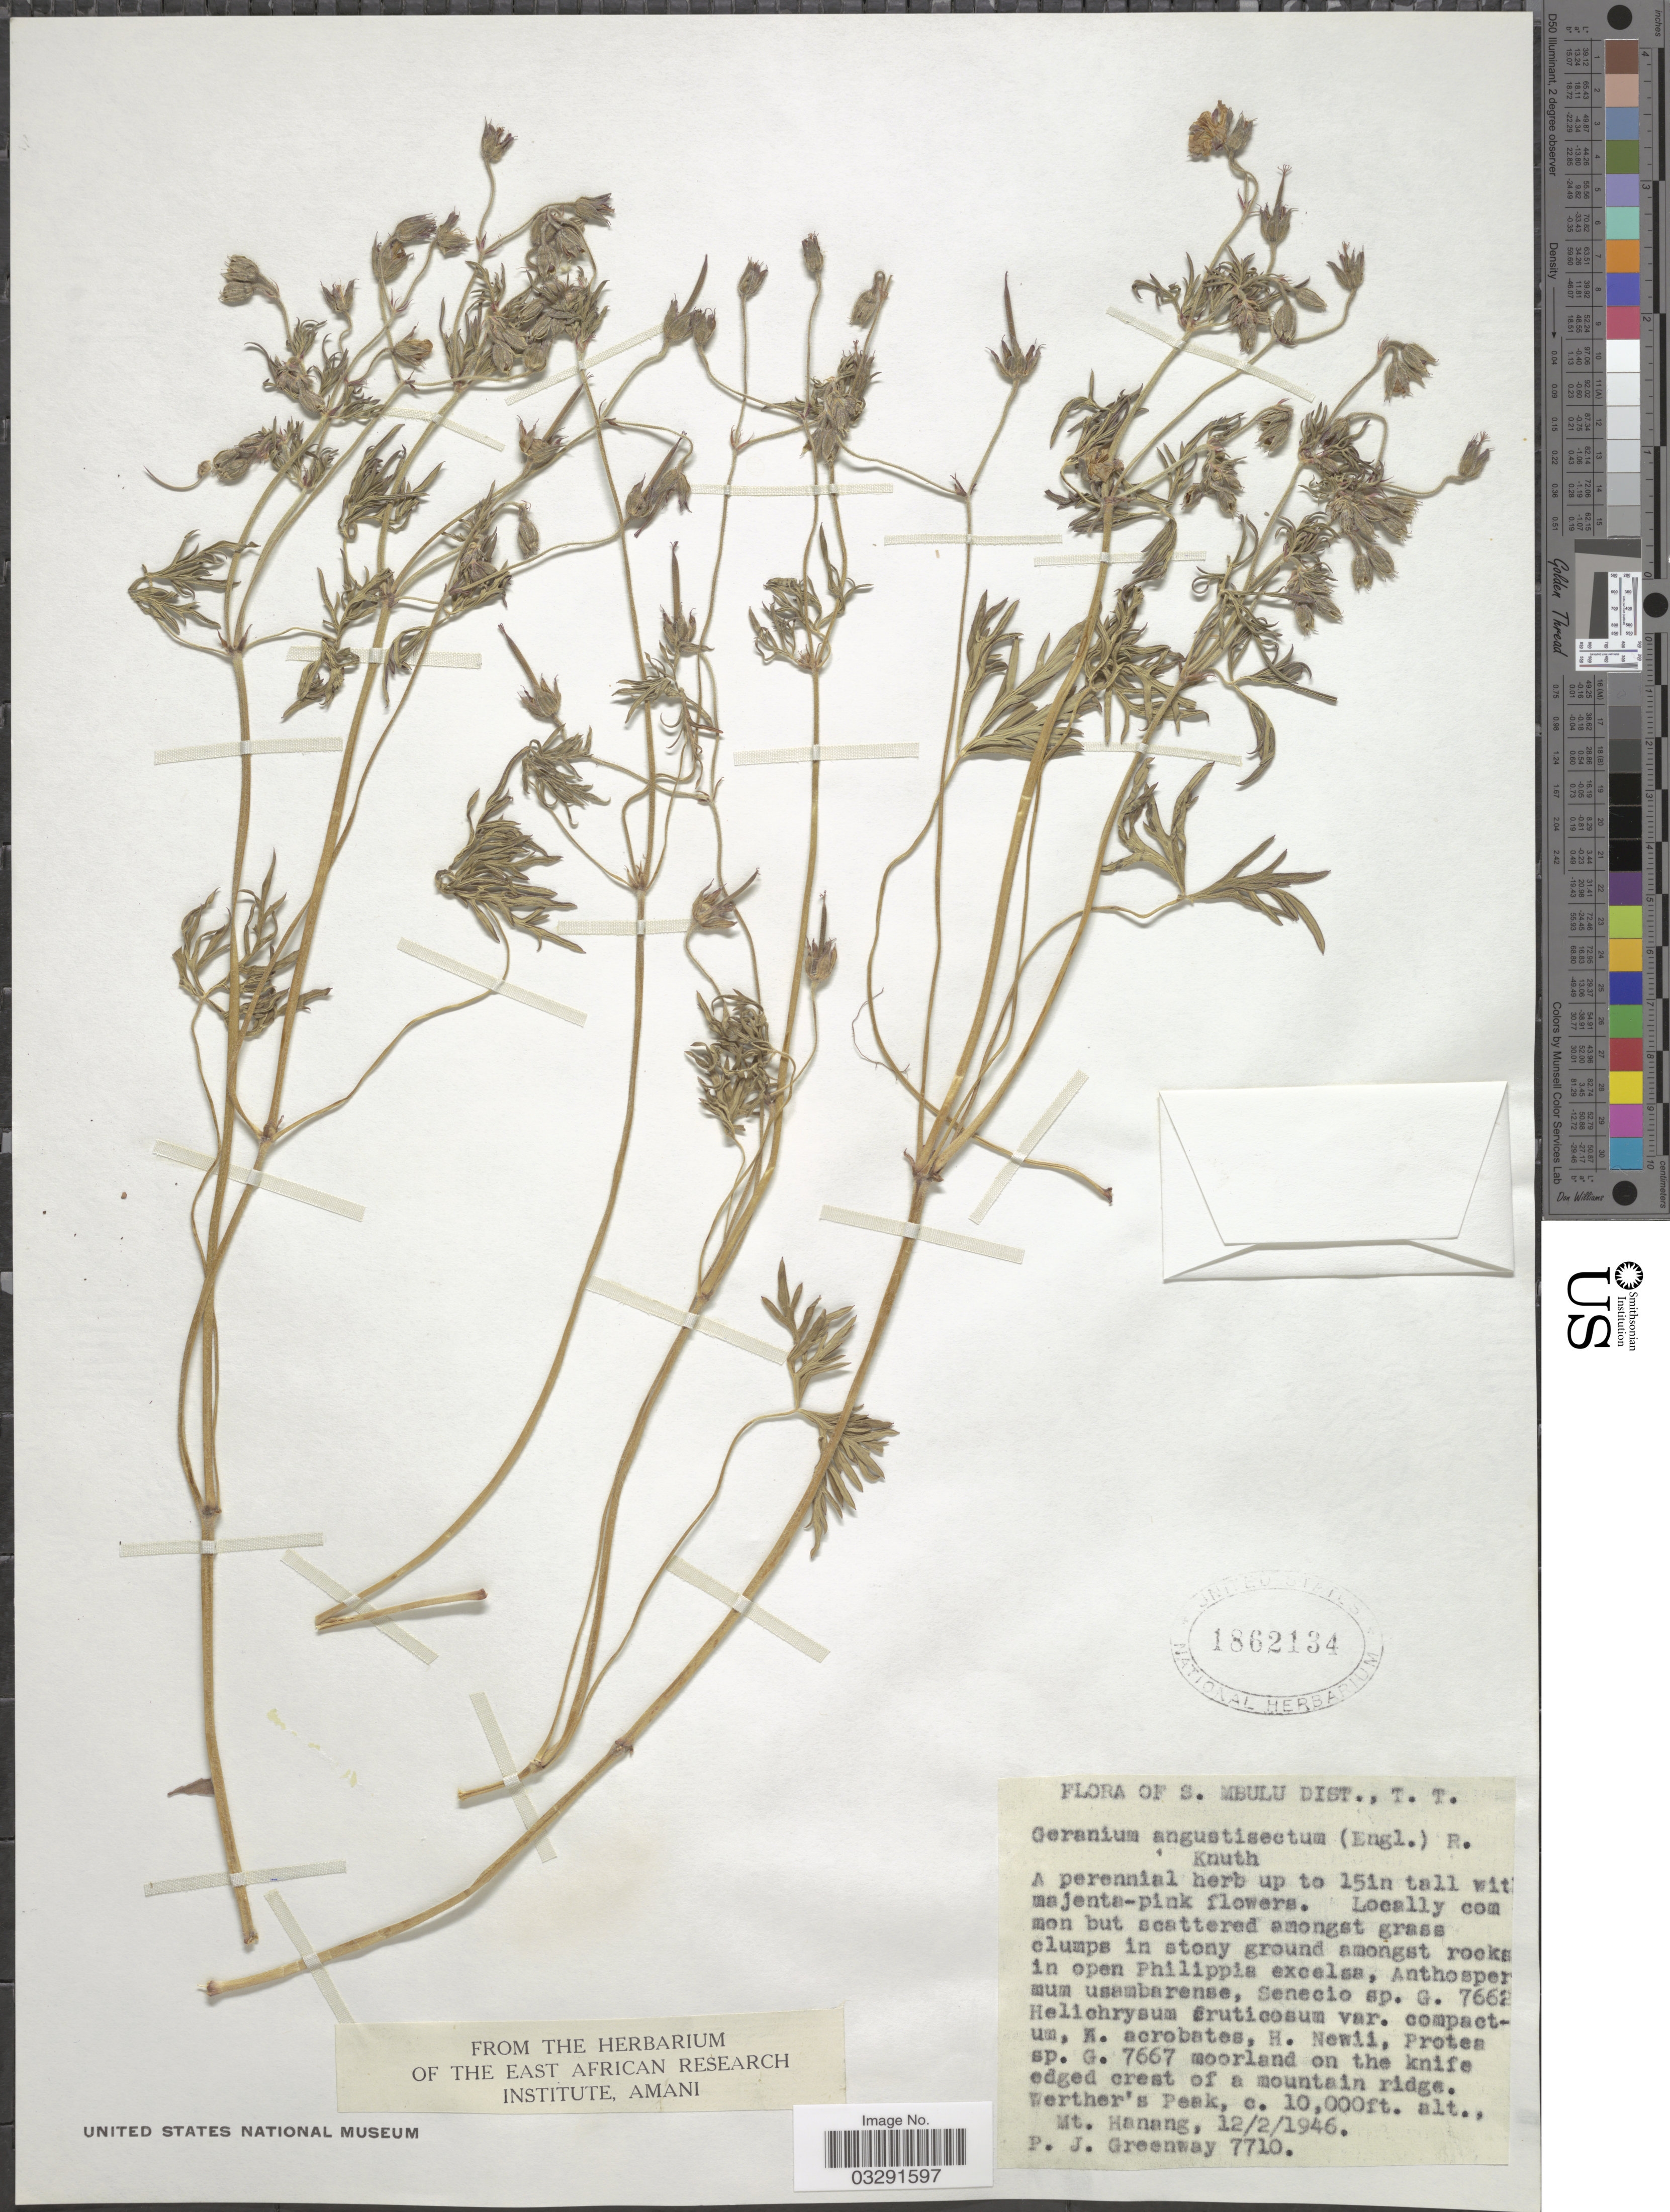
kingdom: Plantae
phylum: Tracheophyta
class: Magnoliopsida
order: Geraniales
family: Geraniaceae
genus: Geranium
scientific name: Geranium angustisectum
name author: R. Knuth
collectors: P. J. Greenway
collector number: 7710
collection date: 1946-02-12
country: Tanzania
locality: S. Mbulu Dist., T. T. On the knife edged crest of a mountain ridge. Werther's Peak. Mt. Hanang.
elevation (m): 3048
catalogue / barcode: US 1862134